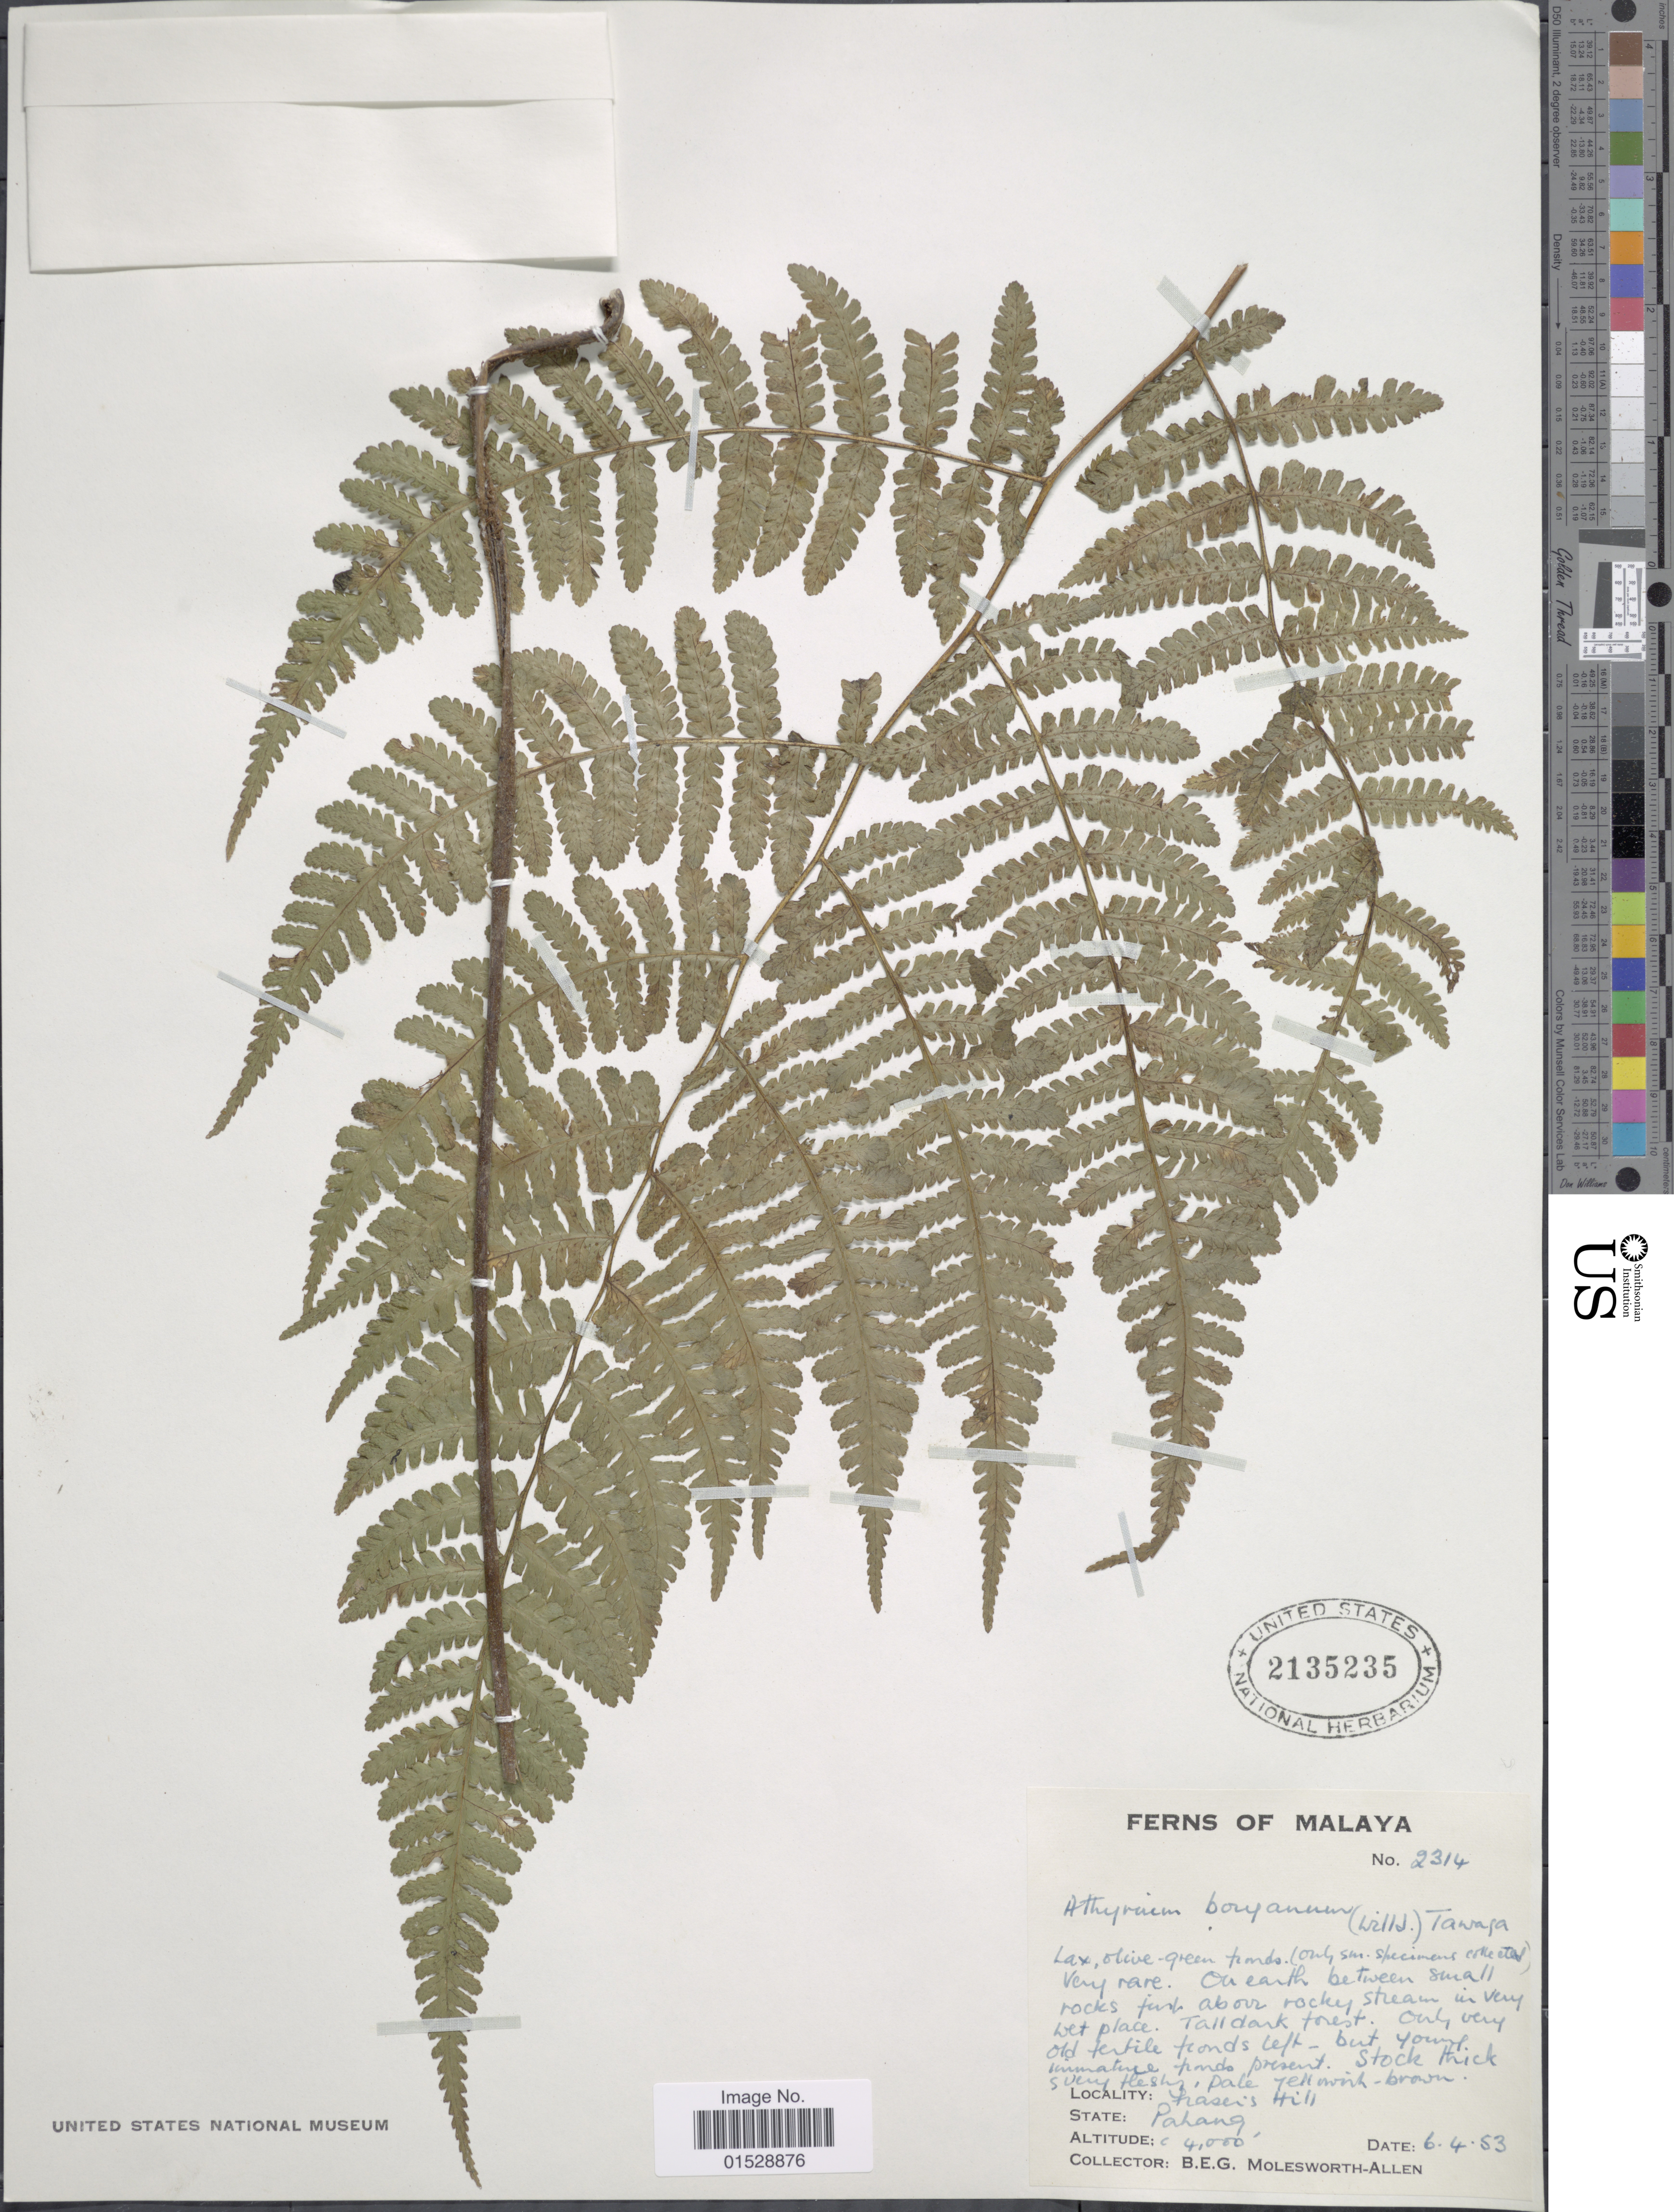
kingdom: Plantae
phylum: Tracheophyta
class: Polypodiopsida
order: Polypodiales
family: Athyriaceae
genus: Deparia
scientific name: Deparia boryana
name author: (Willd.) M. Kato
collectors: B. E. G. Molesworth-Allen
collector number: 2314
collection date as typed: Transcribed d/m/y: 6/4/53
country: Malaysia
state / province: Pahang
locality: Malaya, Fraser's hill, State Pahang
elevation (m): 1219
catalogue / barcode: US 2135235